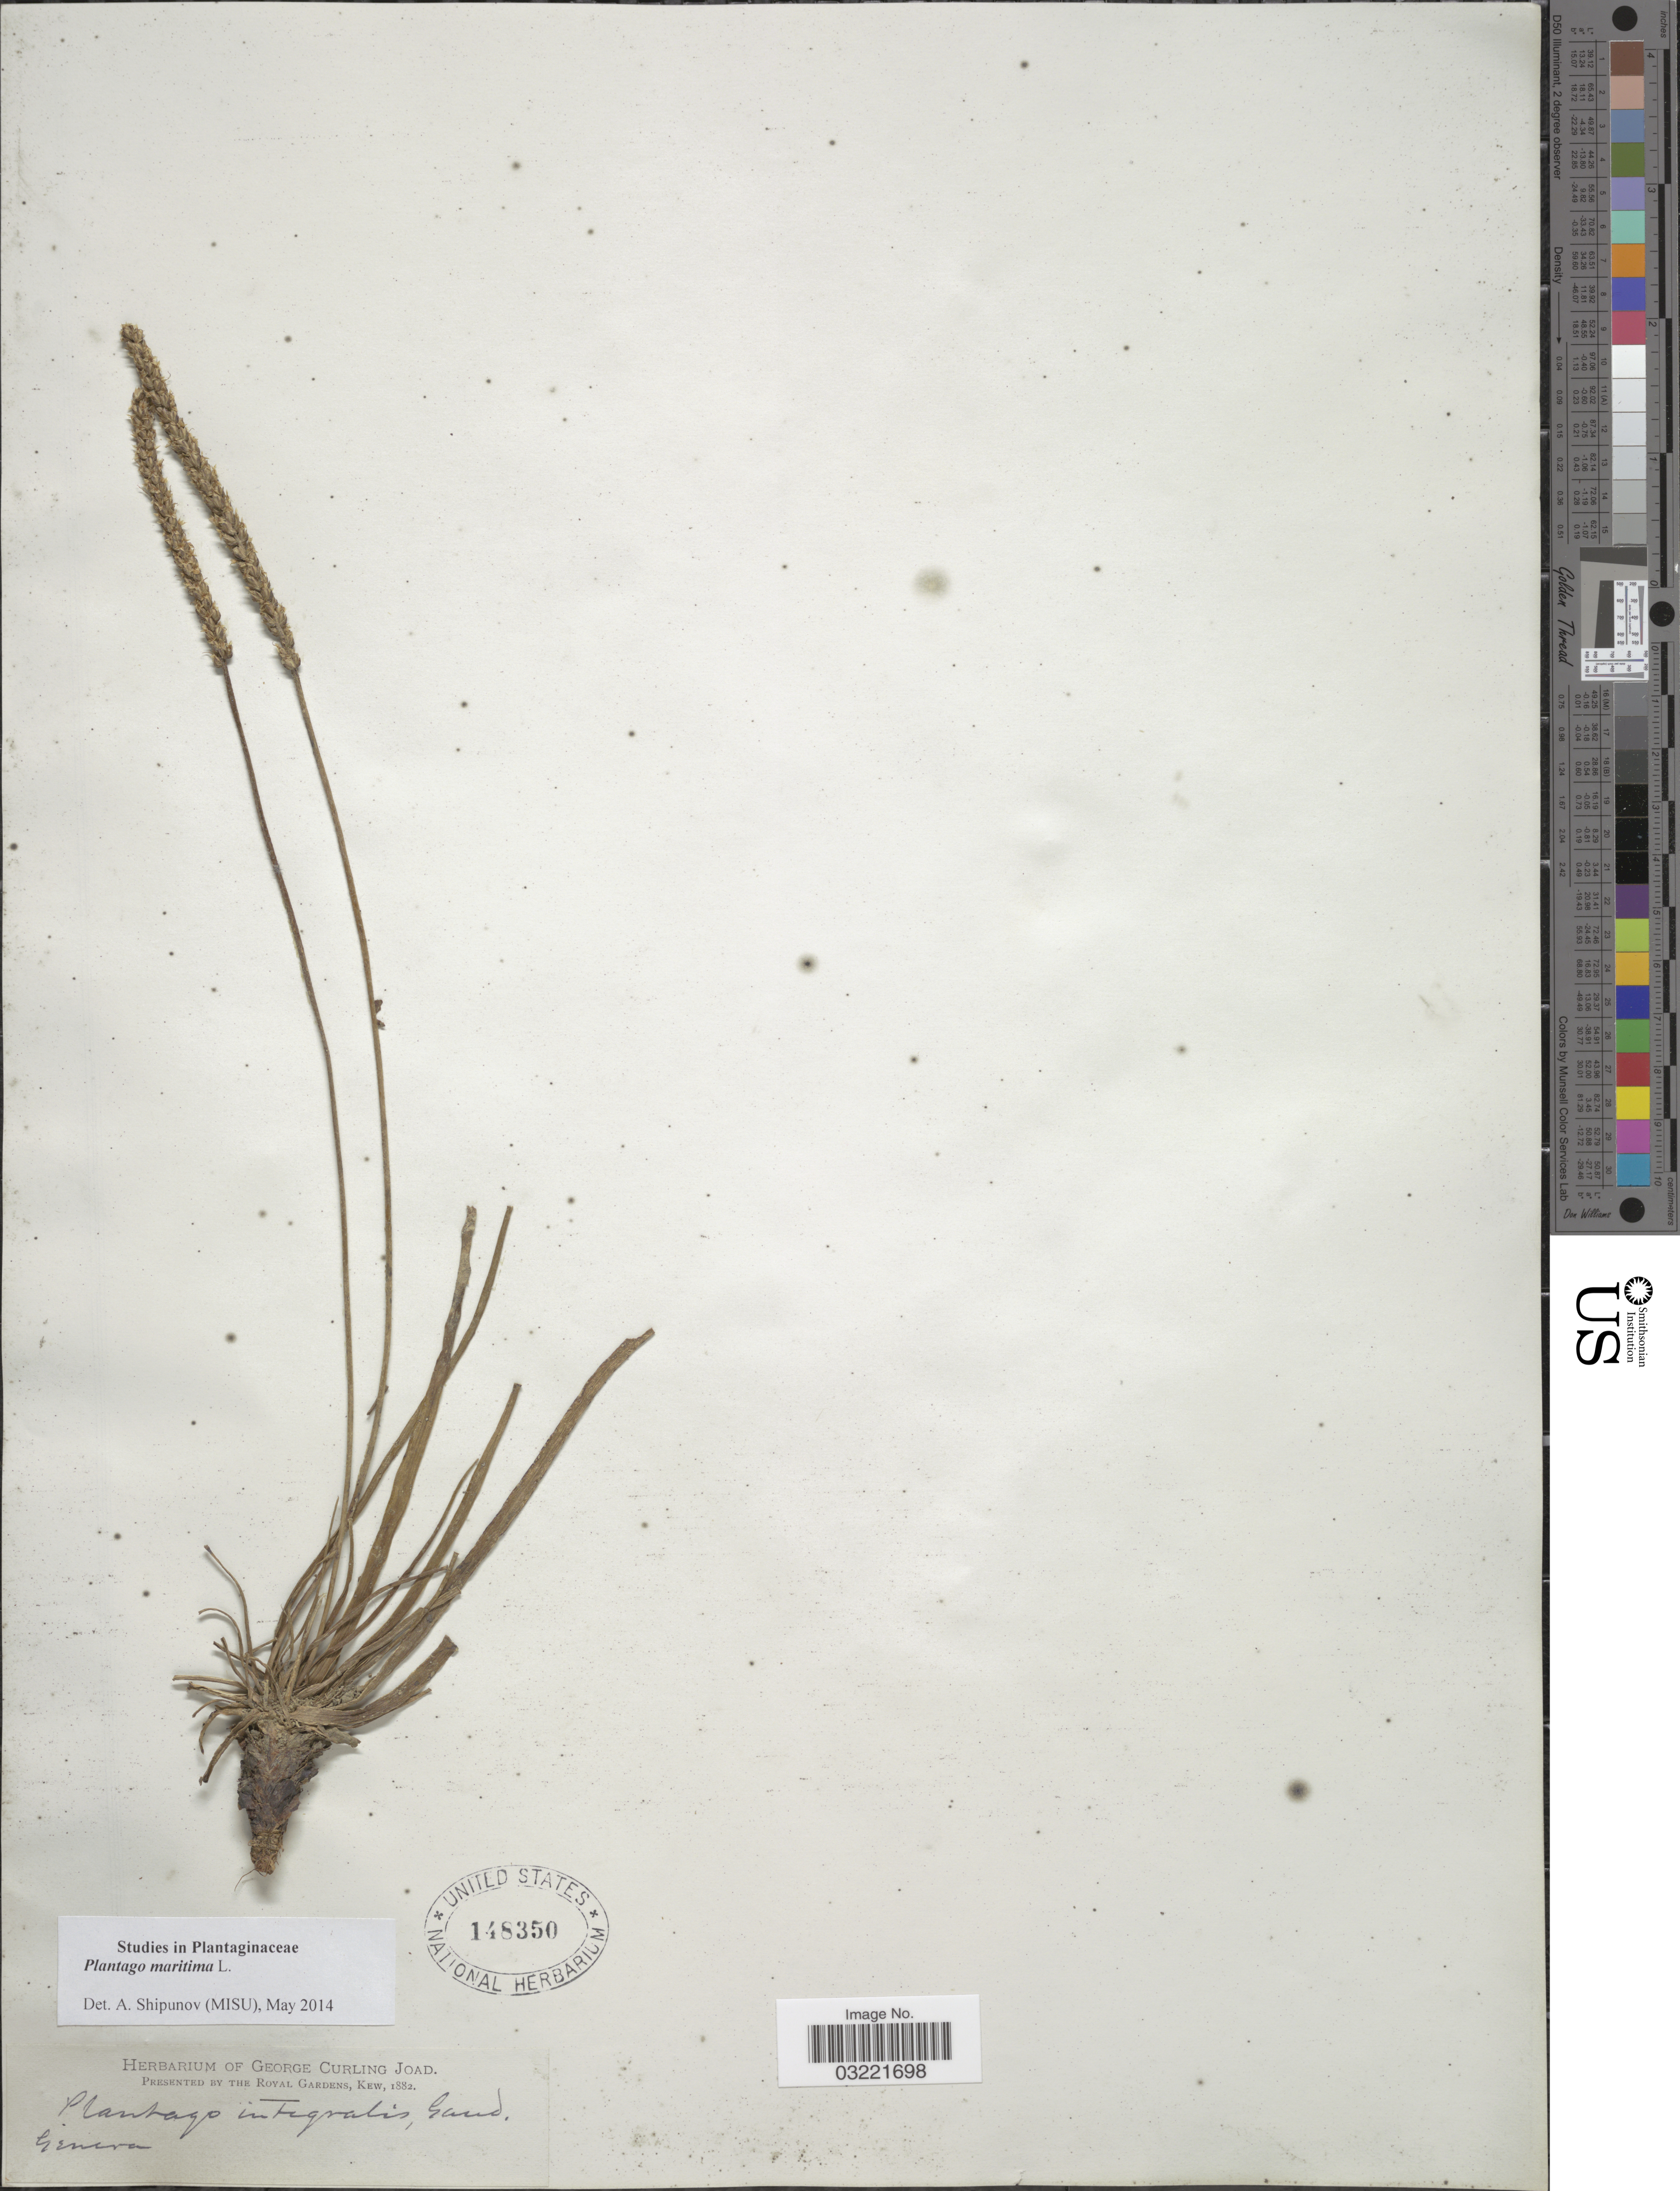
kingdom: Plantae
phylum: Tracheophyta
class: Magnoliopsida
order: Lamiales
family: Plantaginaceae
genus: Plantago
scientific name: Plantago maritima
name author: L.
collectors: ex herb. George Curling Joad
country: Switzerland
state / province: Genève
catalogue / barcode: US 148350